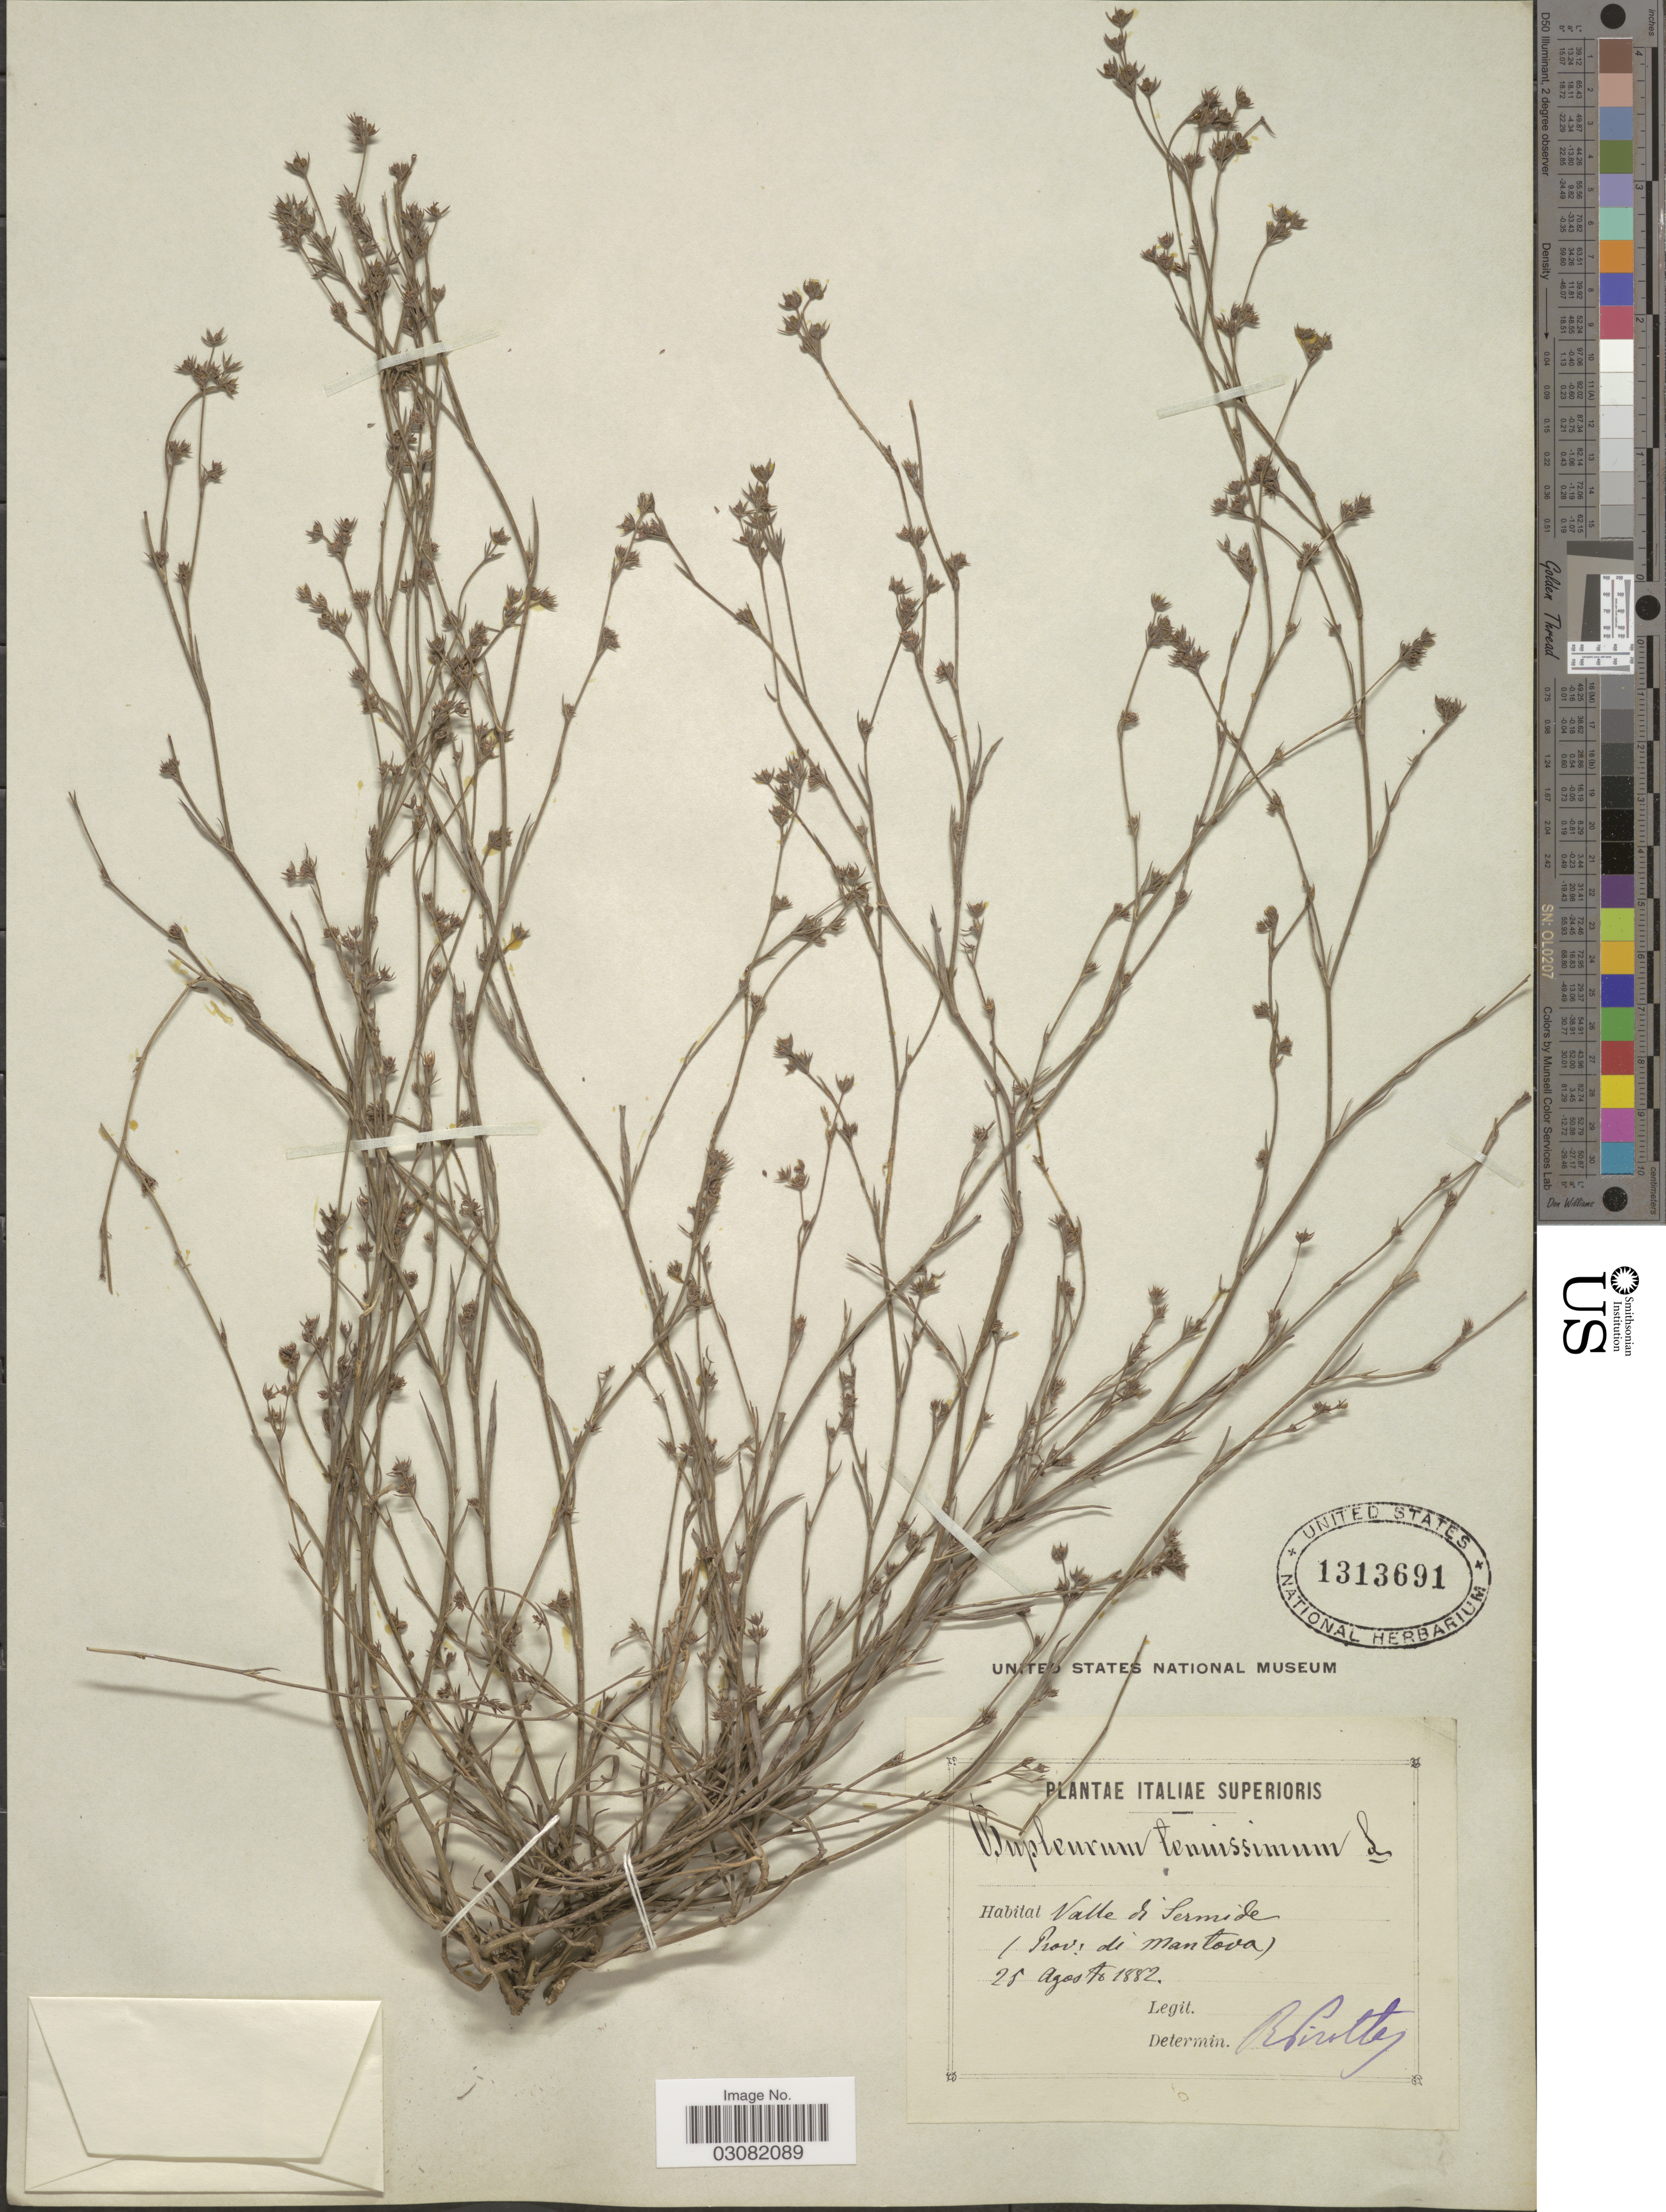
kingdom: Plantae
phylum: Tracheophyta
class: Magnoliopsida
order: Apiales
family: Apiaceae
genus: Bupleurum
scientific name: Bupleurum tenuissimum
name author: L.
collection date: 1882-08-21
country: Italy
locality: Italiae Superioris, Valle d' Sermide, (Prov. de Mantova).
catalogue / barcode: US 1313691